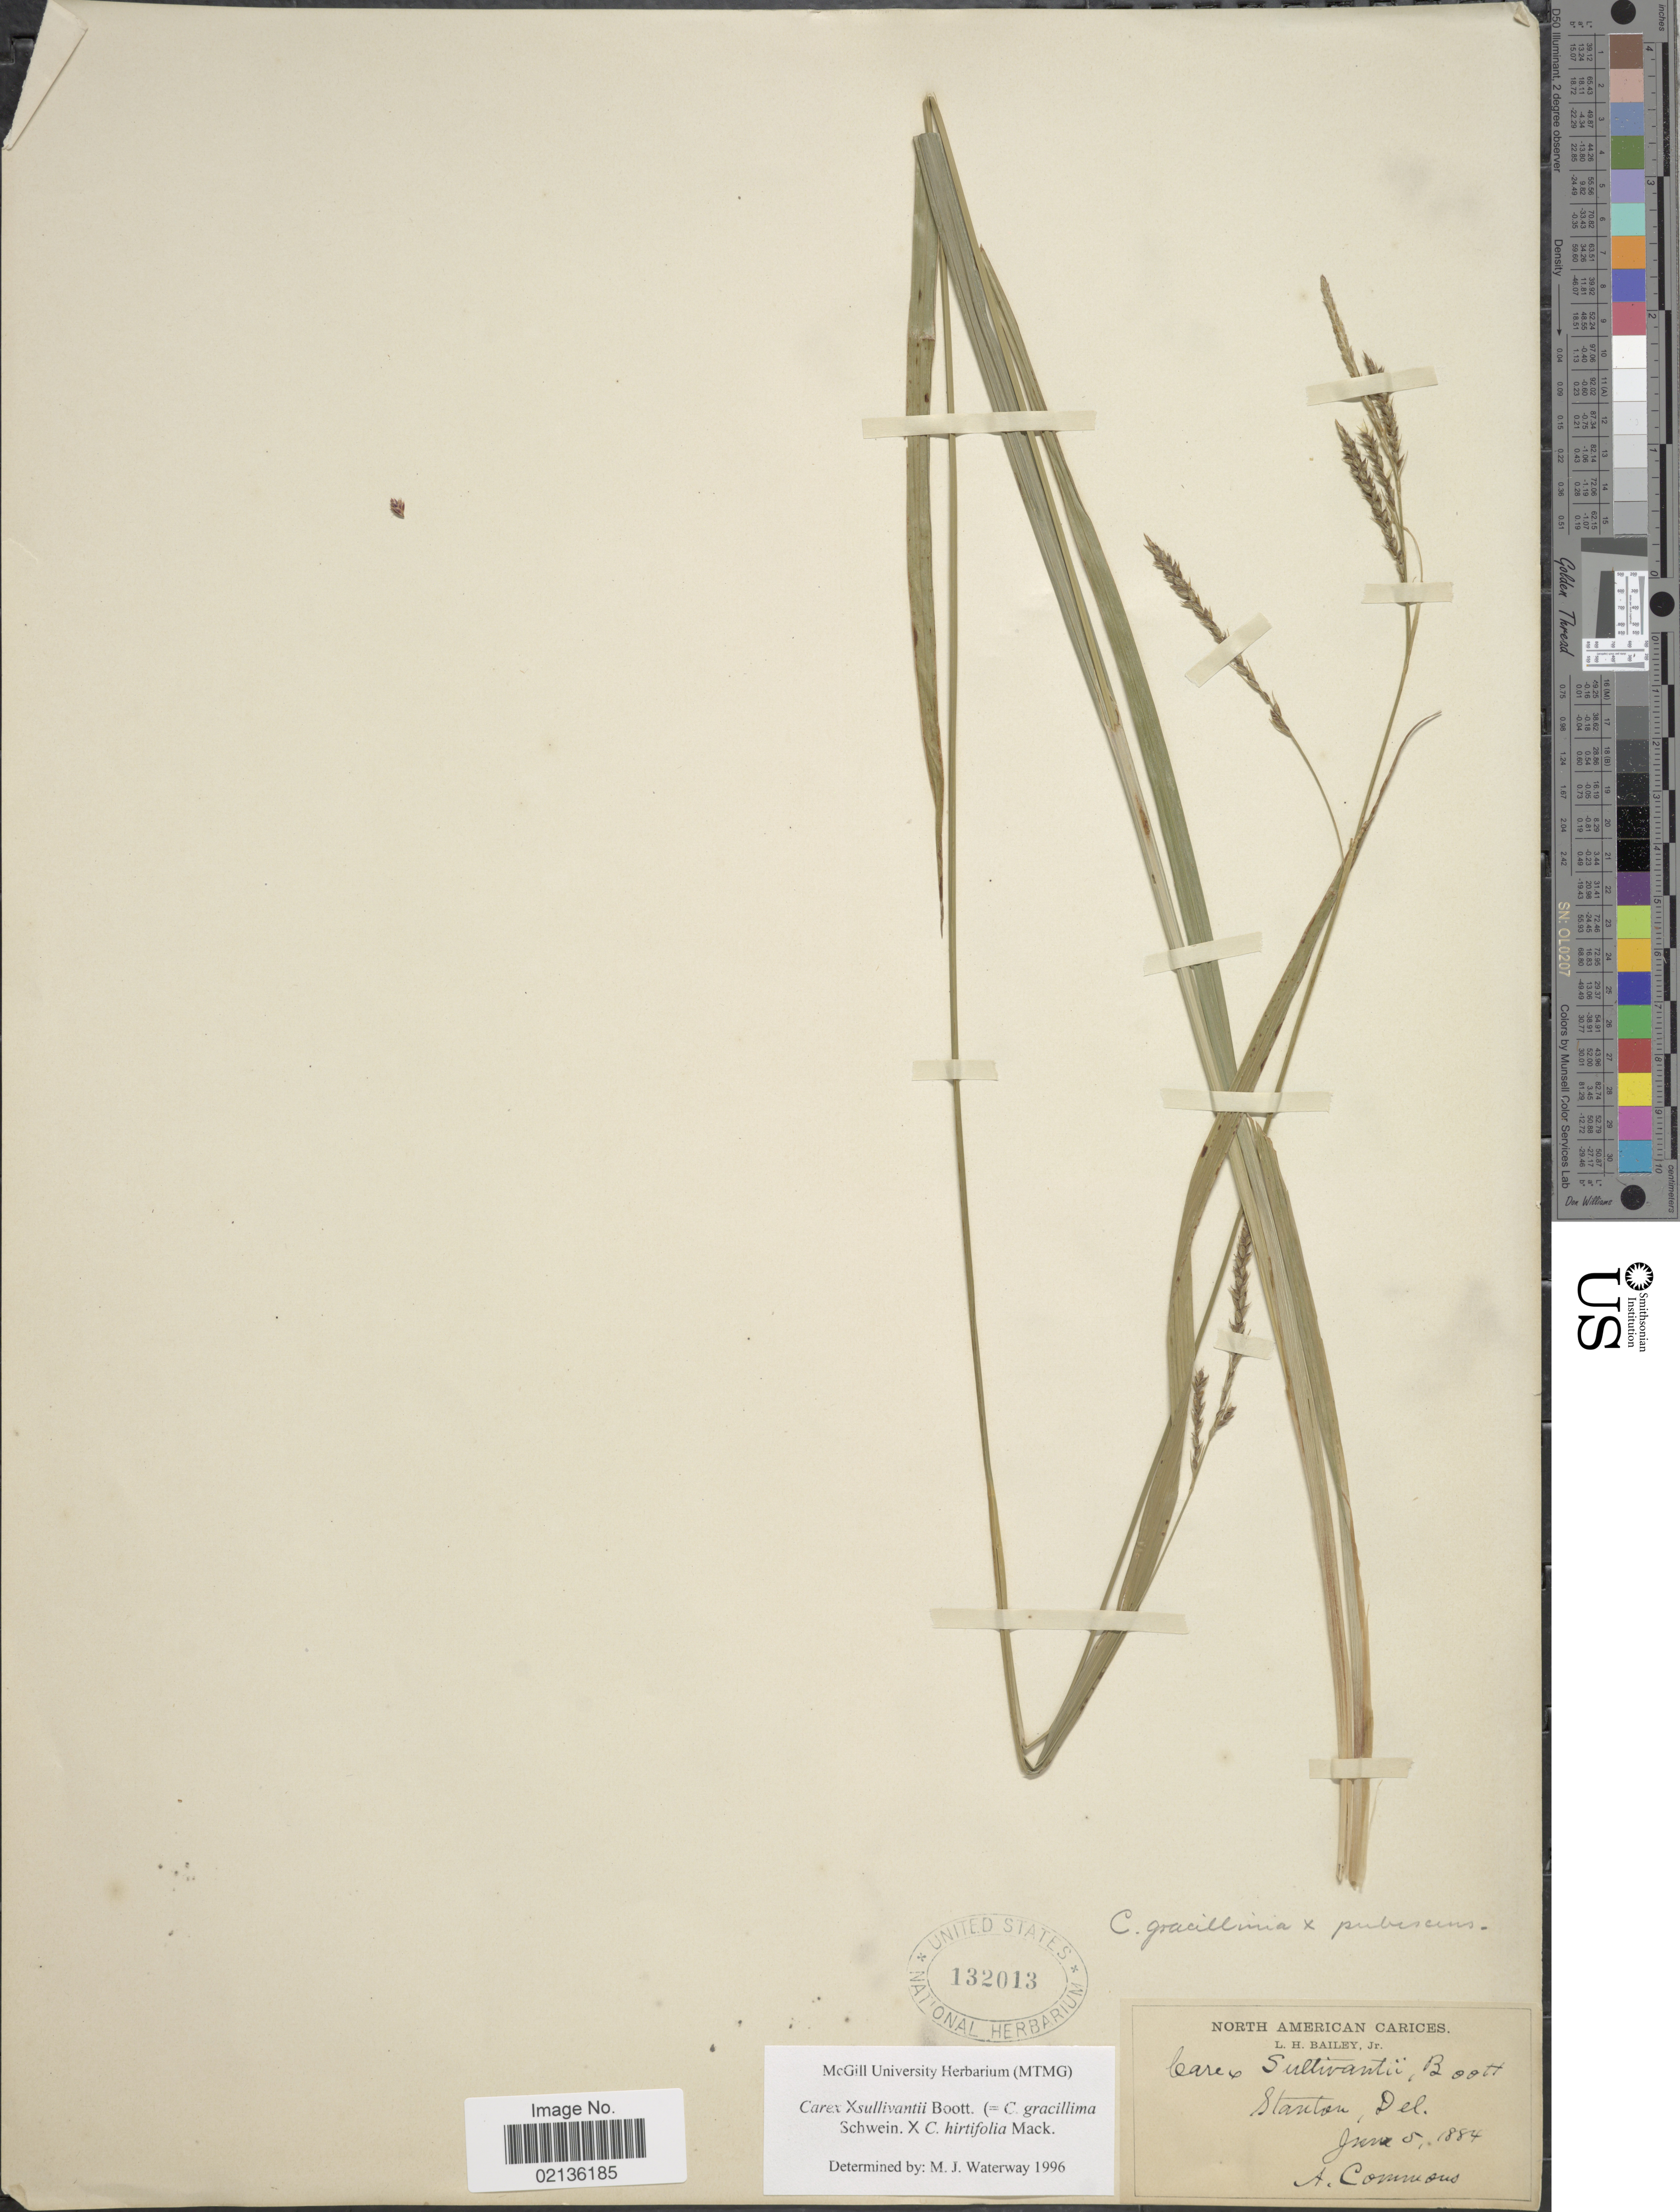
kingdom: Plantae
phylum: Tracheophyta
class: Liliopsida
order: Poales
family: Cyperaceae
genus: Carex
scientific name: Carex x sullivantii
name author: Boott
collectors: A. Commons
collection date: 1884-06-05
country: United States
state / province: Delaware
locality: Stanton, Del.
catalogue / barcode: US 132013